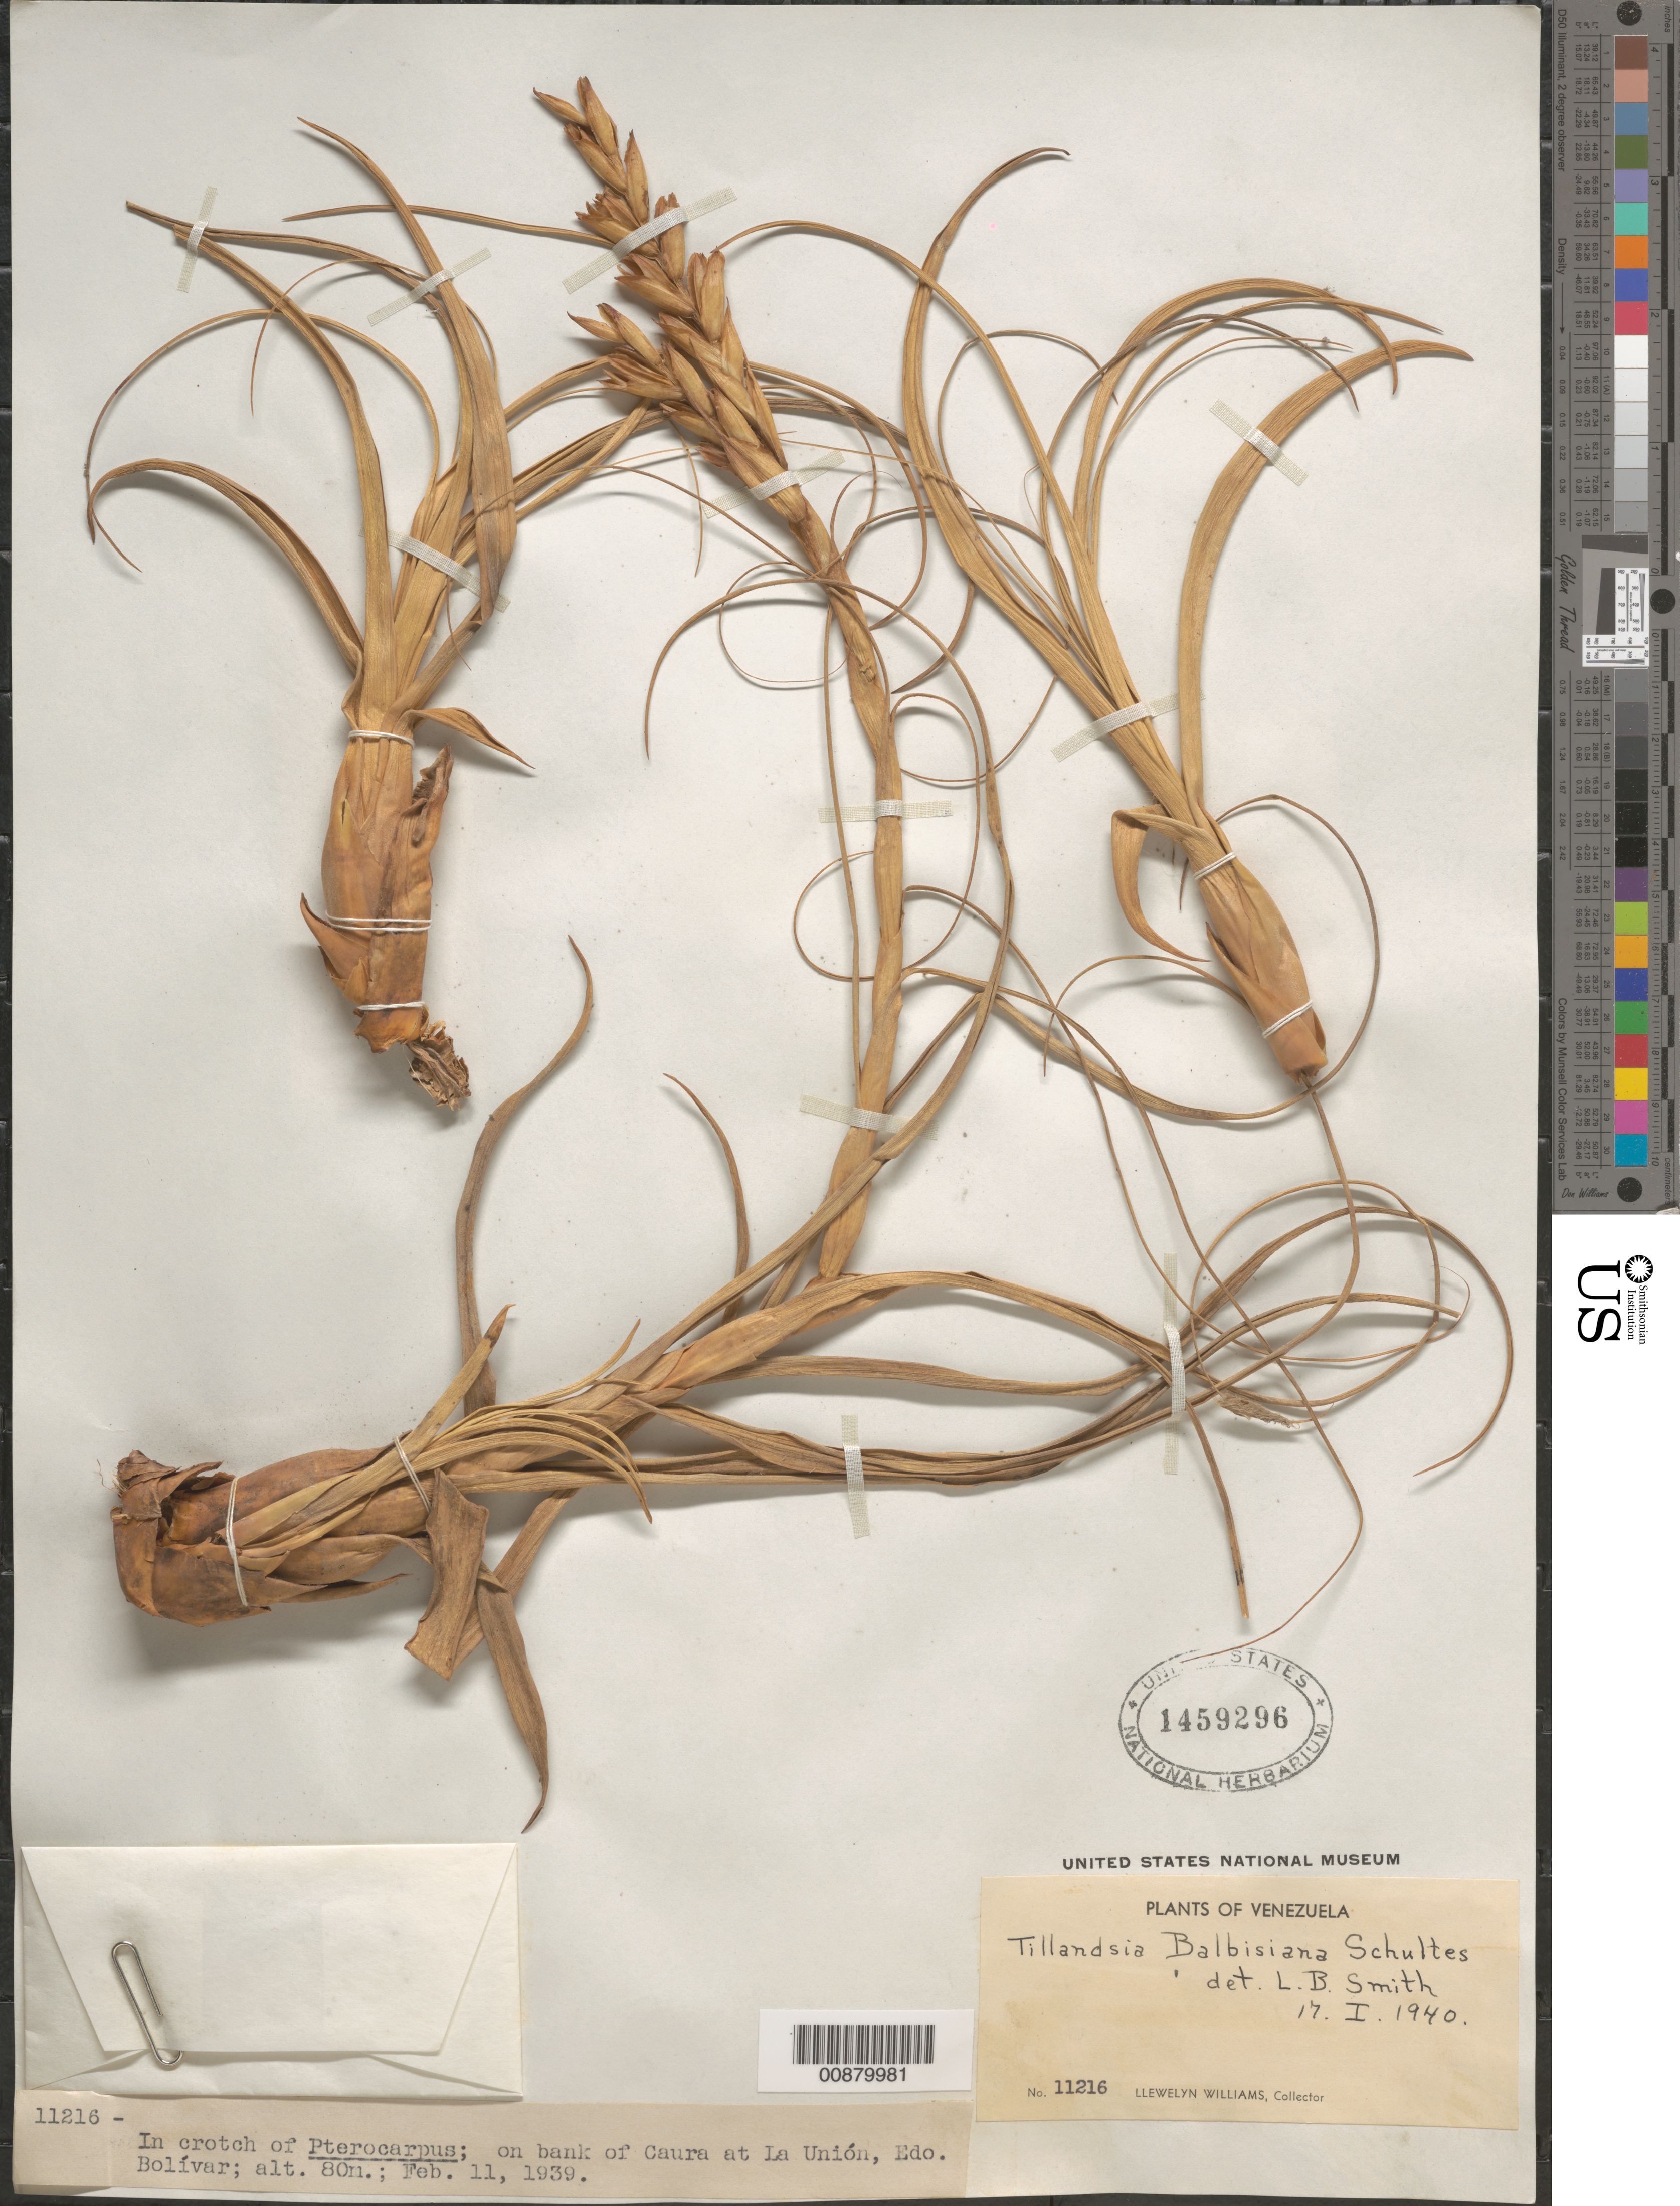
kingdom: Plantae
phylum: Tracheophyta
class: Liliopsida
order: Poales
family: Bromeliaceae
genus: Tillandsia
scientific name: Tillandsia balbisiana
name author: Schult. f.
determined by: Smith, Lyman B., (US), NMNH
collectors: Ll. Williams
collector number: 11216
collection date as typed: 11-Feb-39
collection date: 1939-02-11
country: Venezuela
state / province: Bolívar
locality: La Unión, Medio Caura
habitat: In crotch of Pterocarpus; bank of river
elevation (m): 80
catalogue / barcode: US 1459296